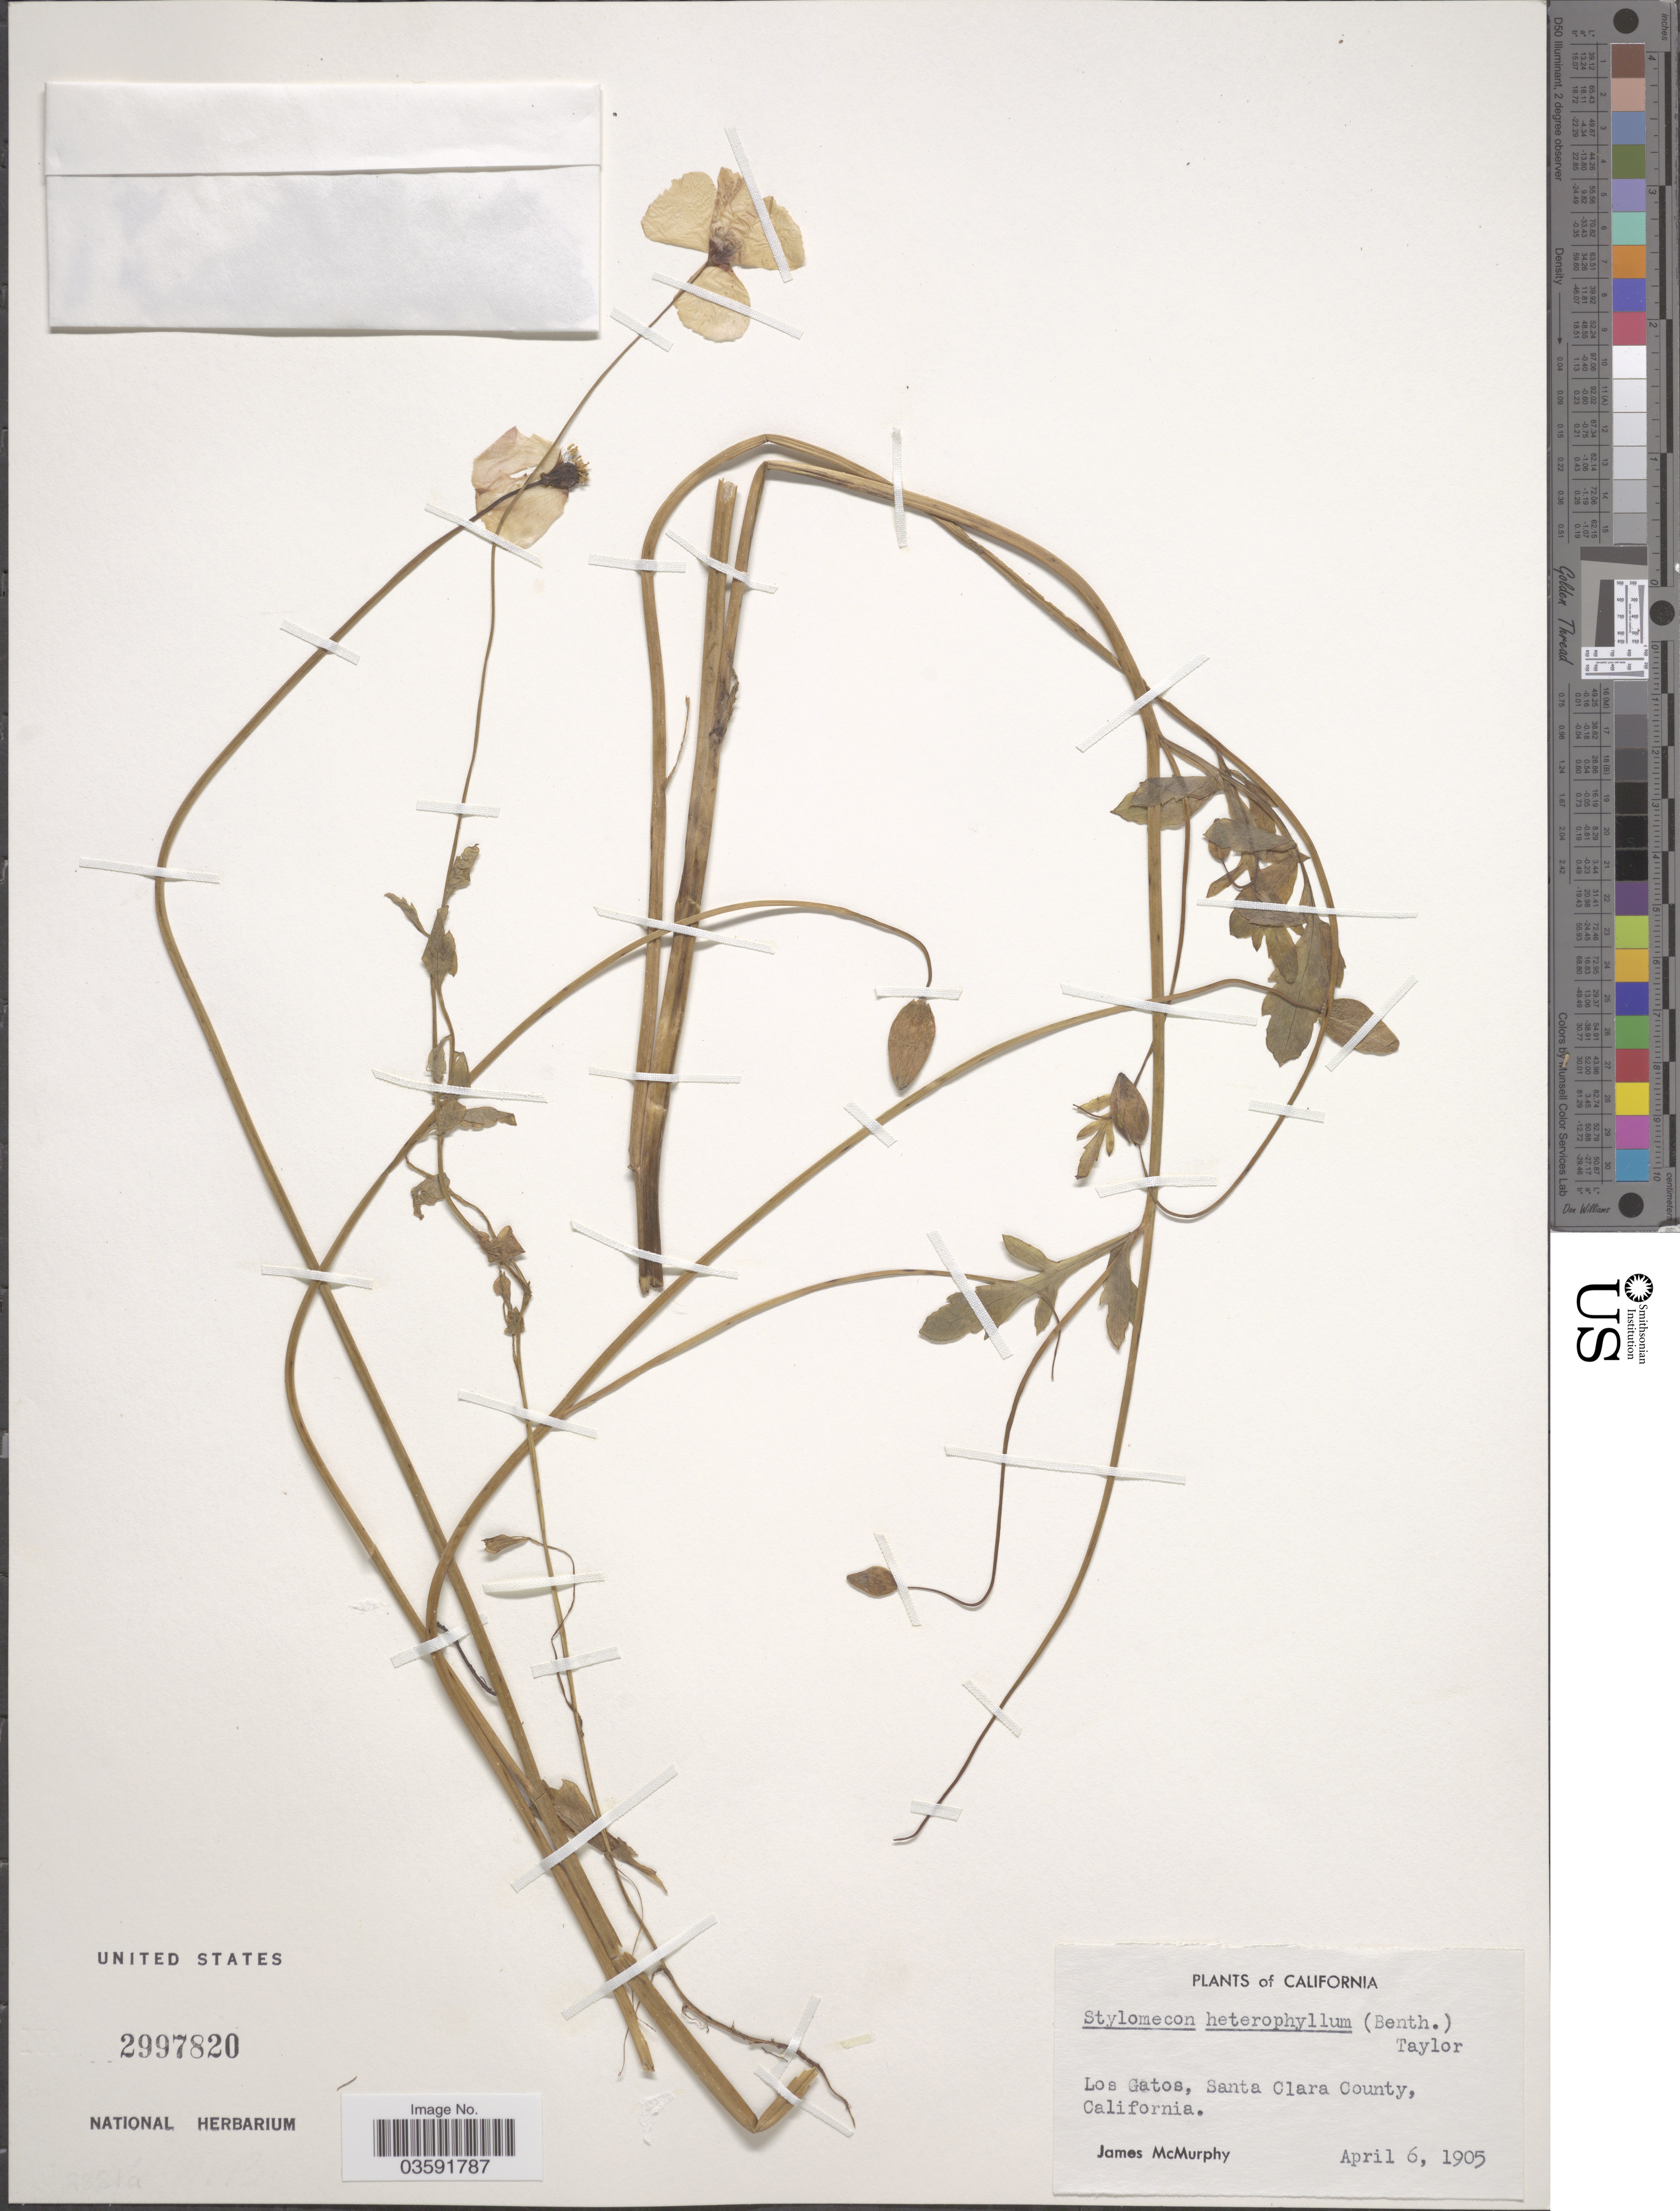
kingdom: Plantae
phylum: Tracheophyta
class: Magnoliopsida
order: Ranunculales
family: Papaveraceae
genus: Papaver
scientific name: Papaver heterophyllum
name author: (Benth.) Greene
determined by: Strong, M. T., (US), Smithsonian Institution - National Museum of Natural History (UNITED STATES)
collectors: J. McMurphy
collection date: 1905-04-06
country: United States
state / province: California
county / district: Santa Clara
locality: Los Gatos, Santa Clara County.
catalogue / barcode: US 2997820